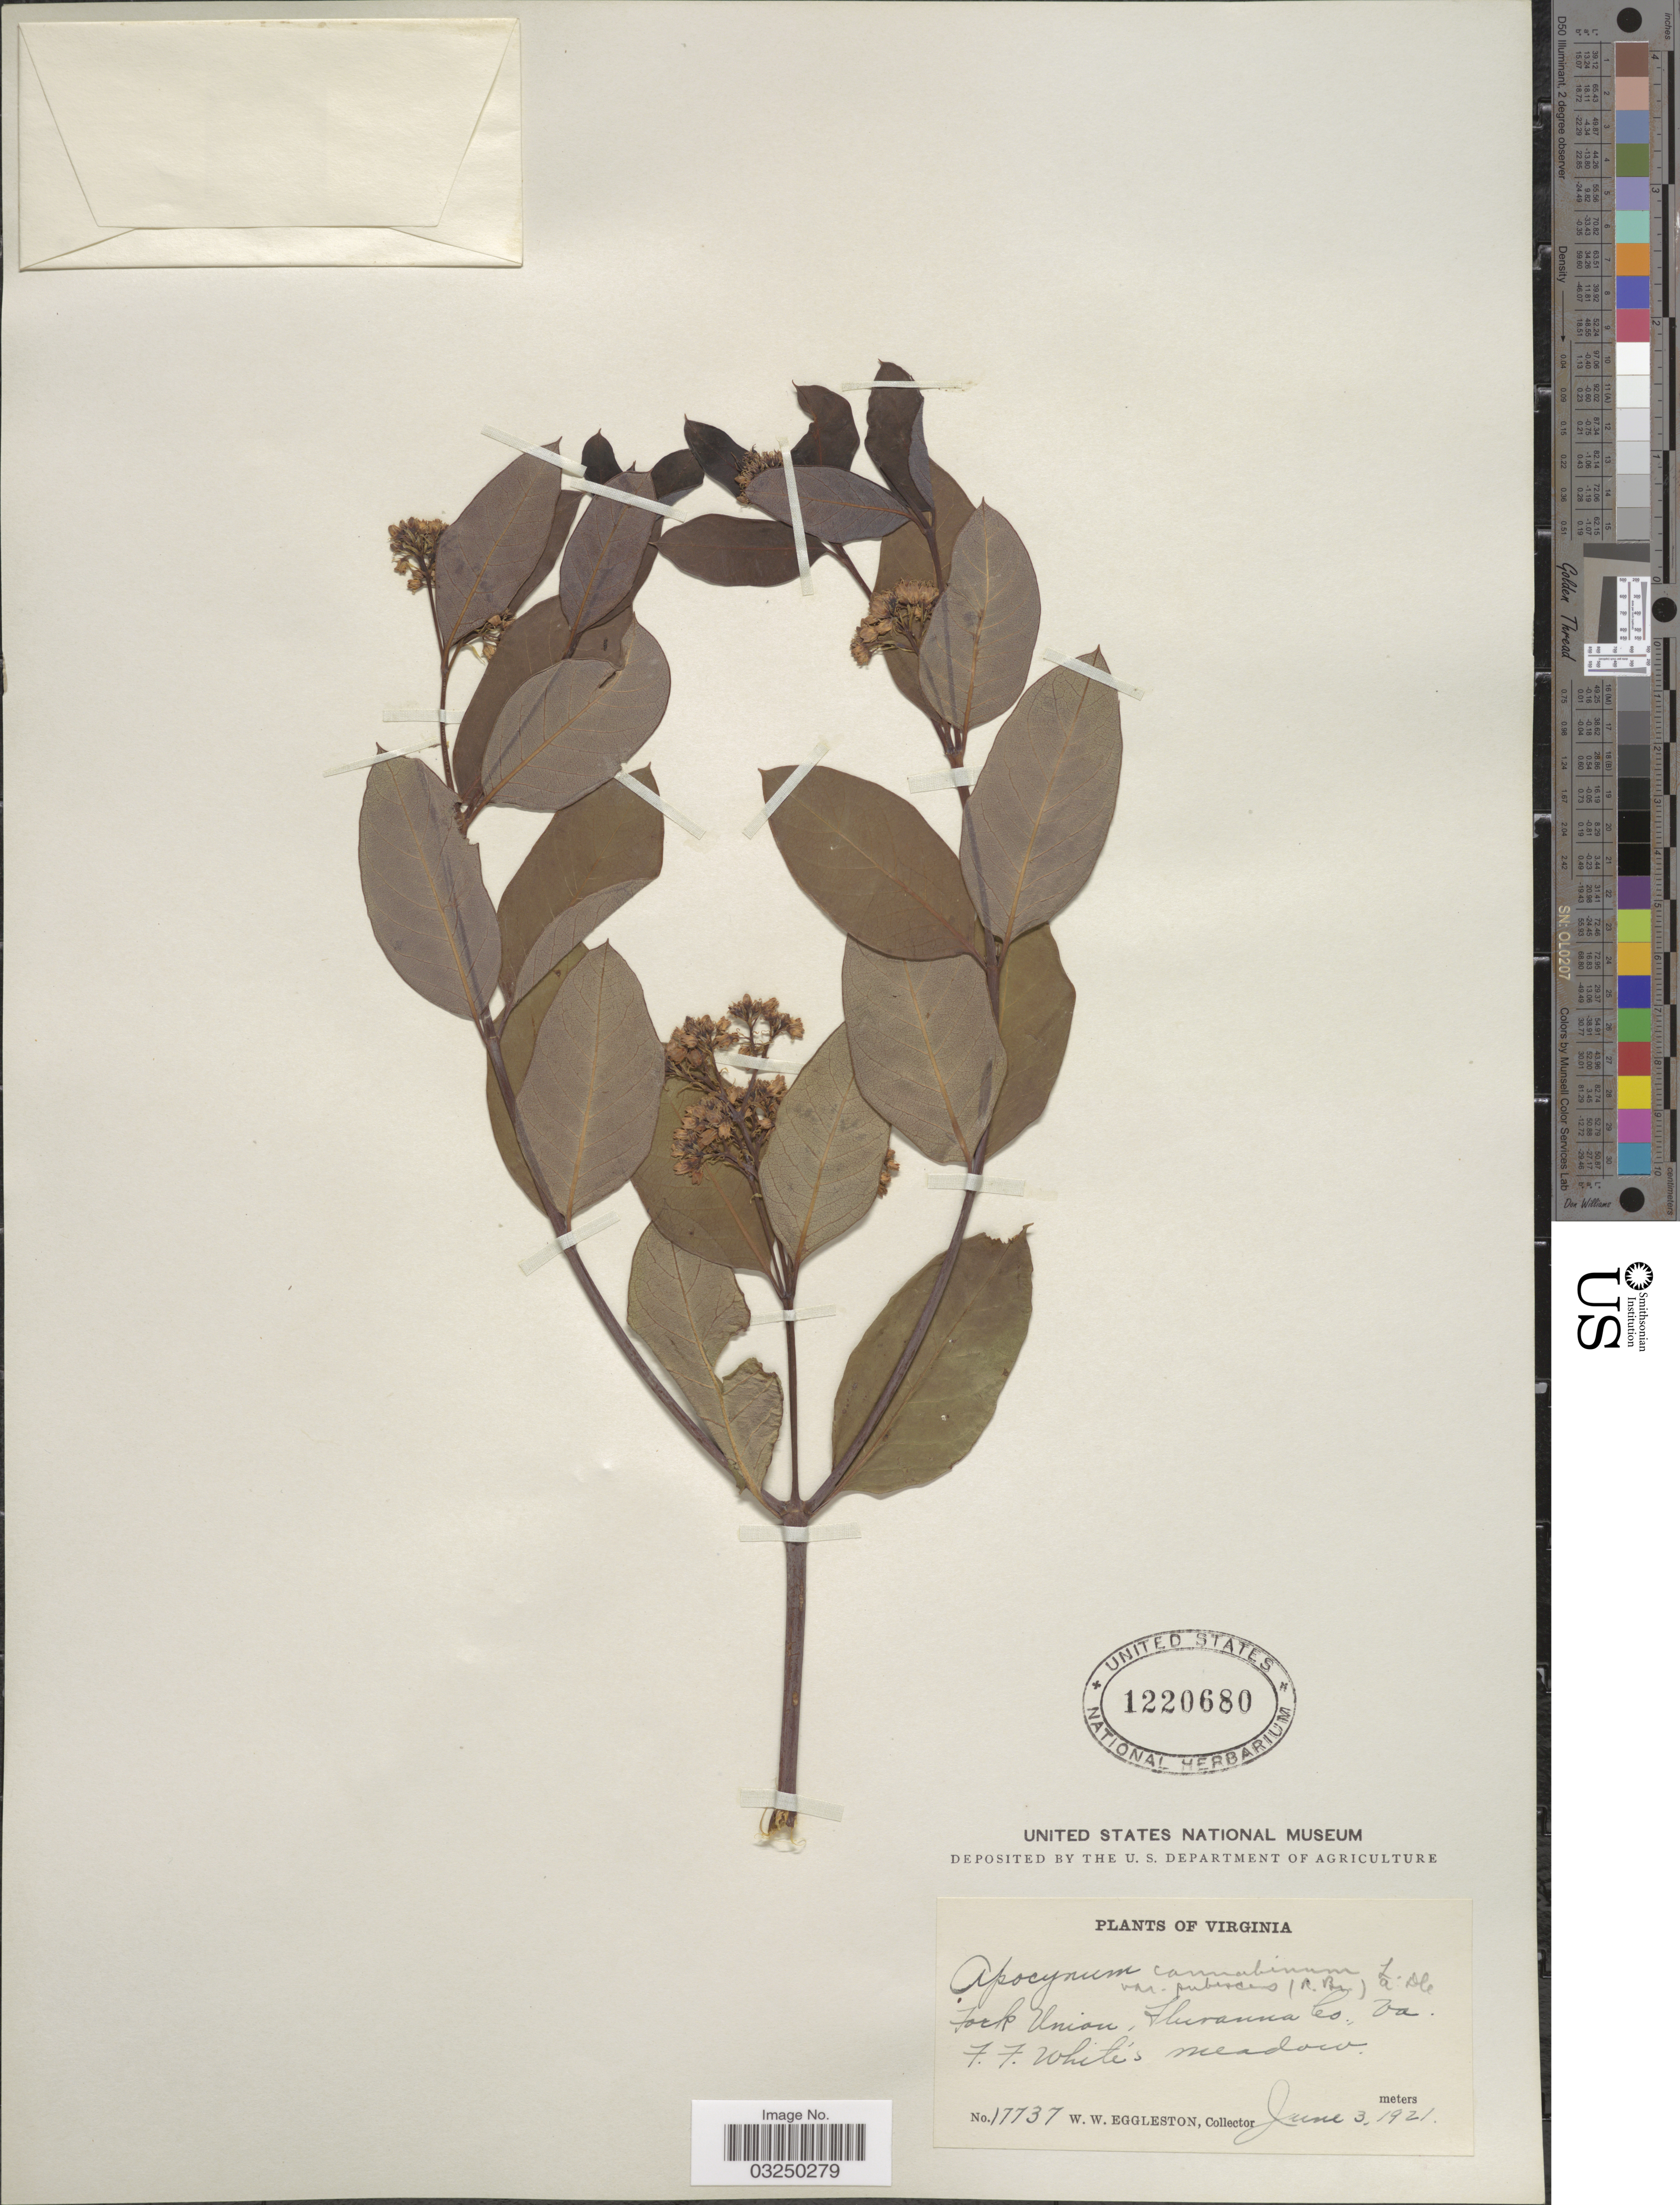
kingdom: Plantae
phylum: Tracheophyta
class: Magnoliopsida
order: Gentianales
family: Apocynaceae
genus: Apocynum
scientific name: Apocynum sp.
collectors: W. W. Eggleston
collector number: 17737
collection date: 1921-06-03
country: United States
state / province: Virginia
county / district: Fluvanna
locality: Fork Union, Fluvanna Co., F.F. White's meadow.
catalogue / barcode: US 1220680